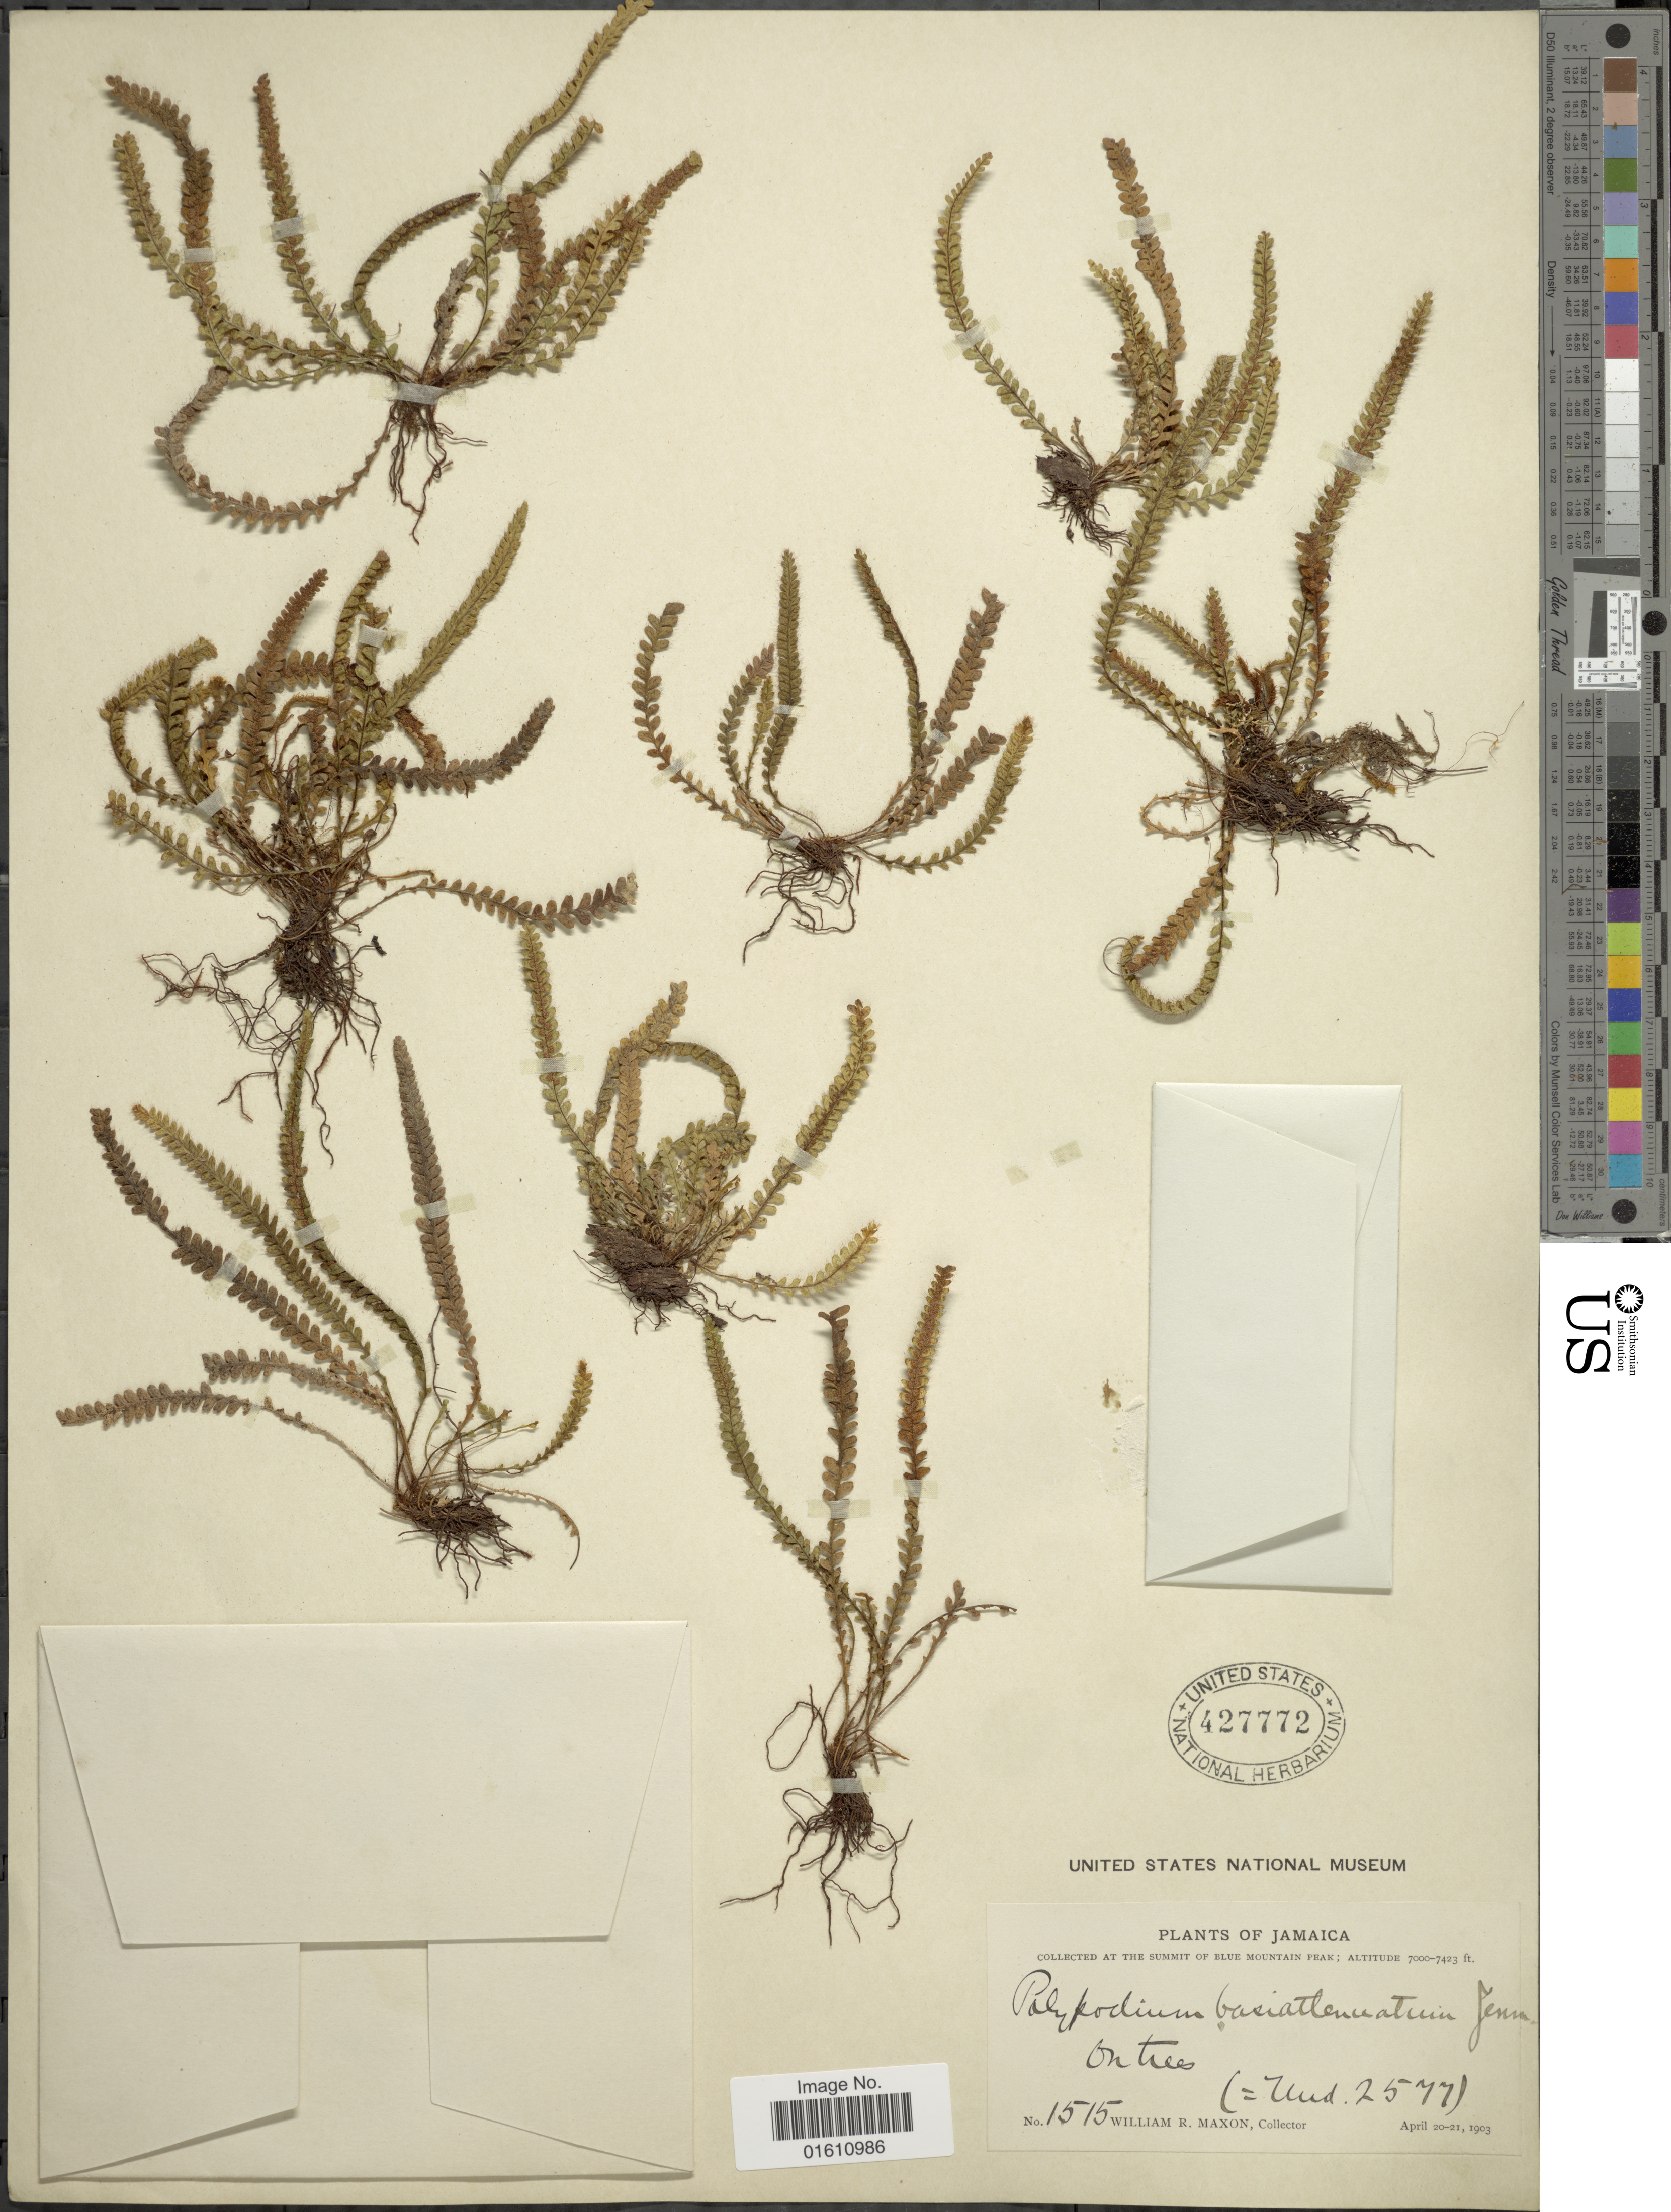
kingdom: Plantae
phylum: Tracheophyta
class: Polypodiopsida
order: Polypodiales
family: Polypodiaceae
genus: Moranopteris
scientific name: Moranopteris basiattenuata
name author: (Jenman) R. Y. Hirai & J. Prado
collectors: W. R. Maxon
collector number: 1515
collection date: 1903-04-20/1903-04-21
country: Jamaica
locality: The Summit of Blue Mountain Peak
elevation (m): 2134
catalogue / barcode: US 427772